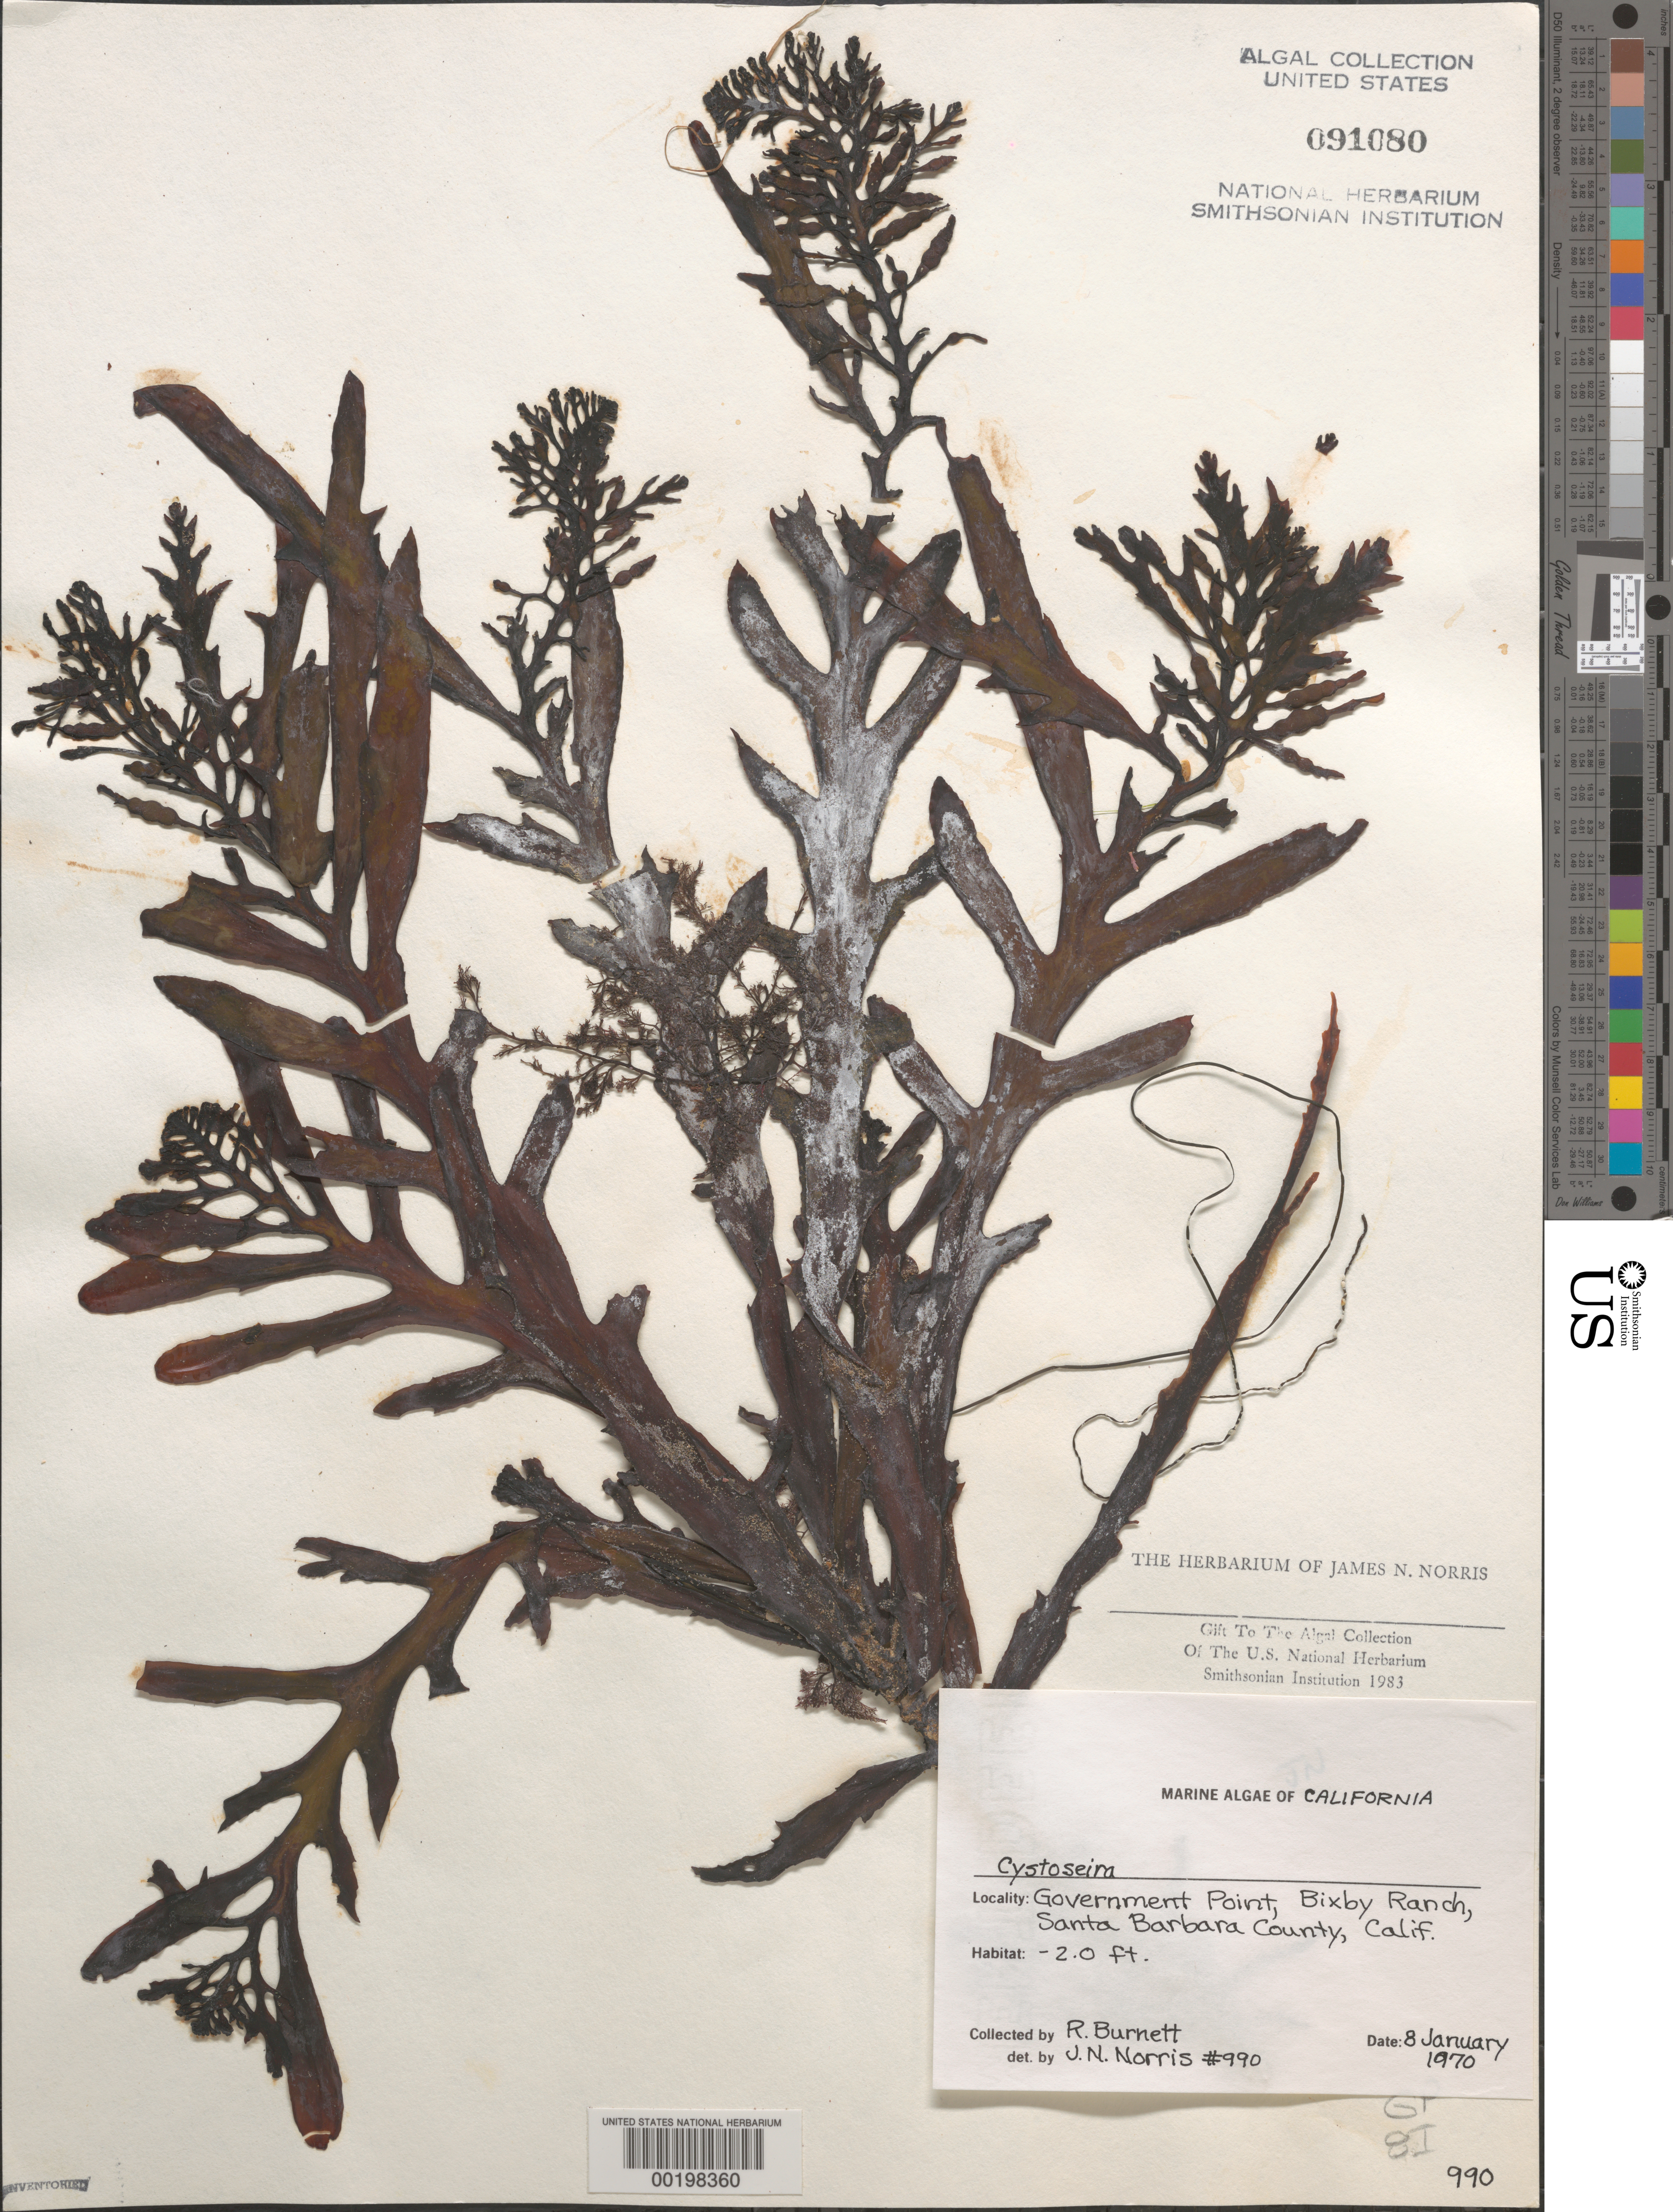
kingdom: Chromista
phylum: Ochrophyta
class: Phaeophyceae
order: Fucales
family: Sargassaceae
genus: Cystoseira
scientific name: Cystoseira sp.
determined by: Norris, James N.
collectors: R. Burnett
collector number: JN-990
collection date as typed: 08 Jan 1970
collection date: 1970-01-08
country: United States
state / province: California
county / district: Santa Barbara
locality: Government Point, Bixby Ranch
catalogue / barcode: US 91080